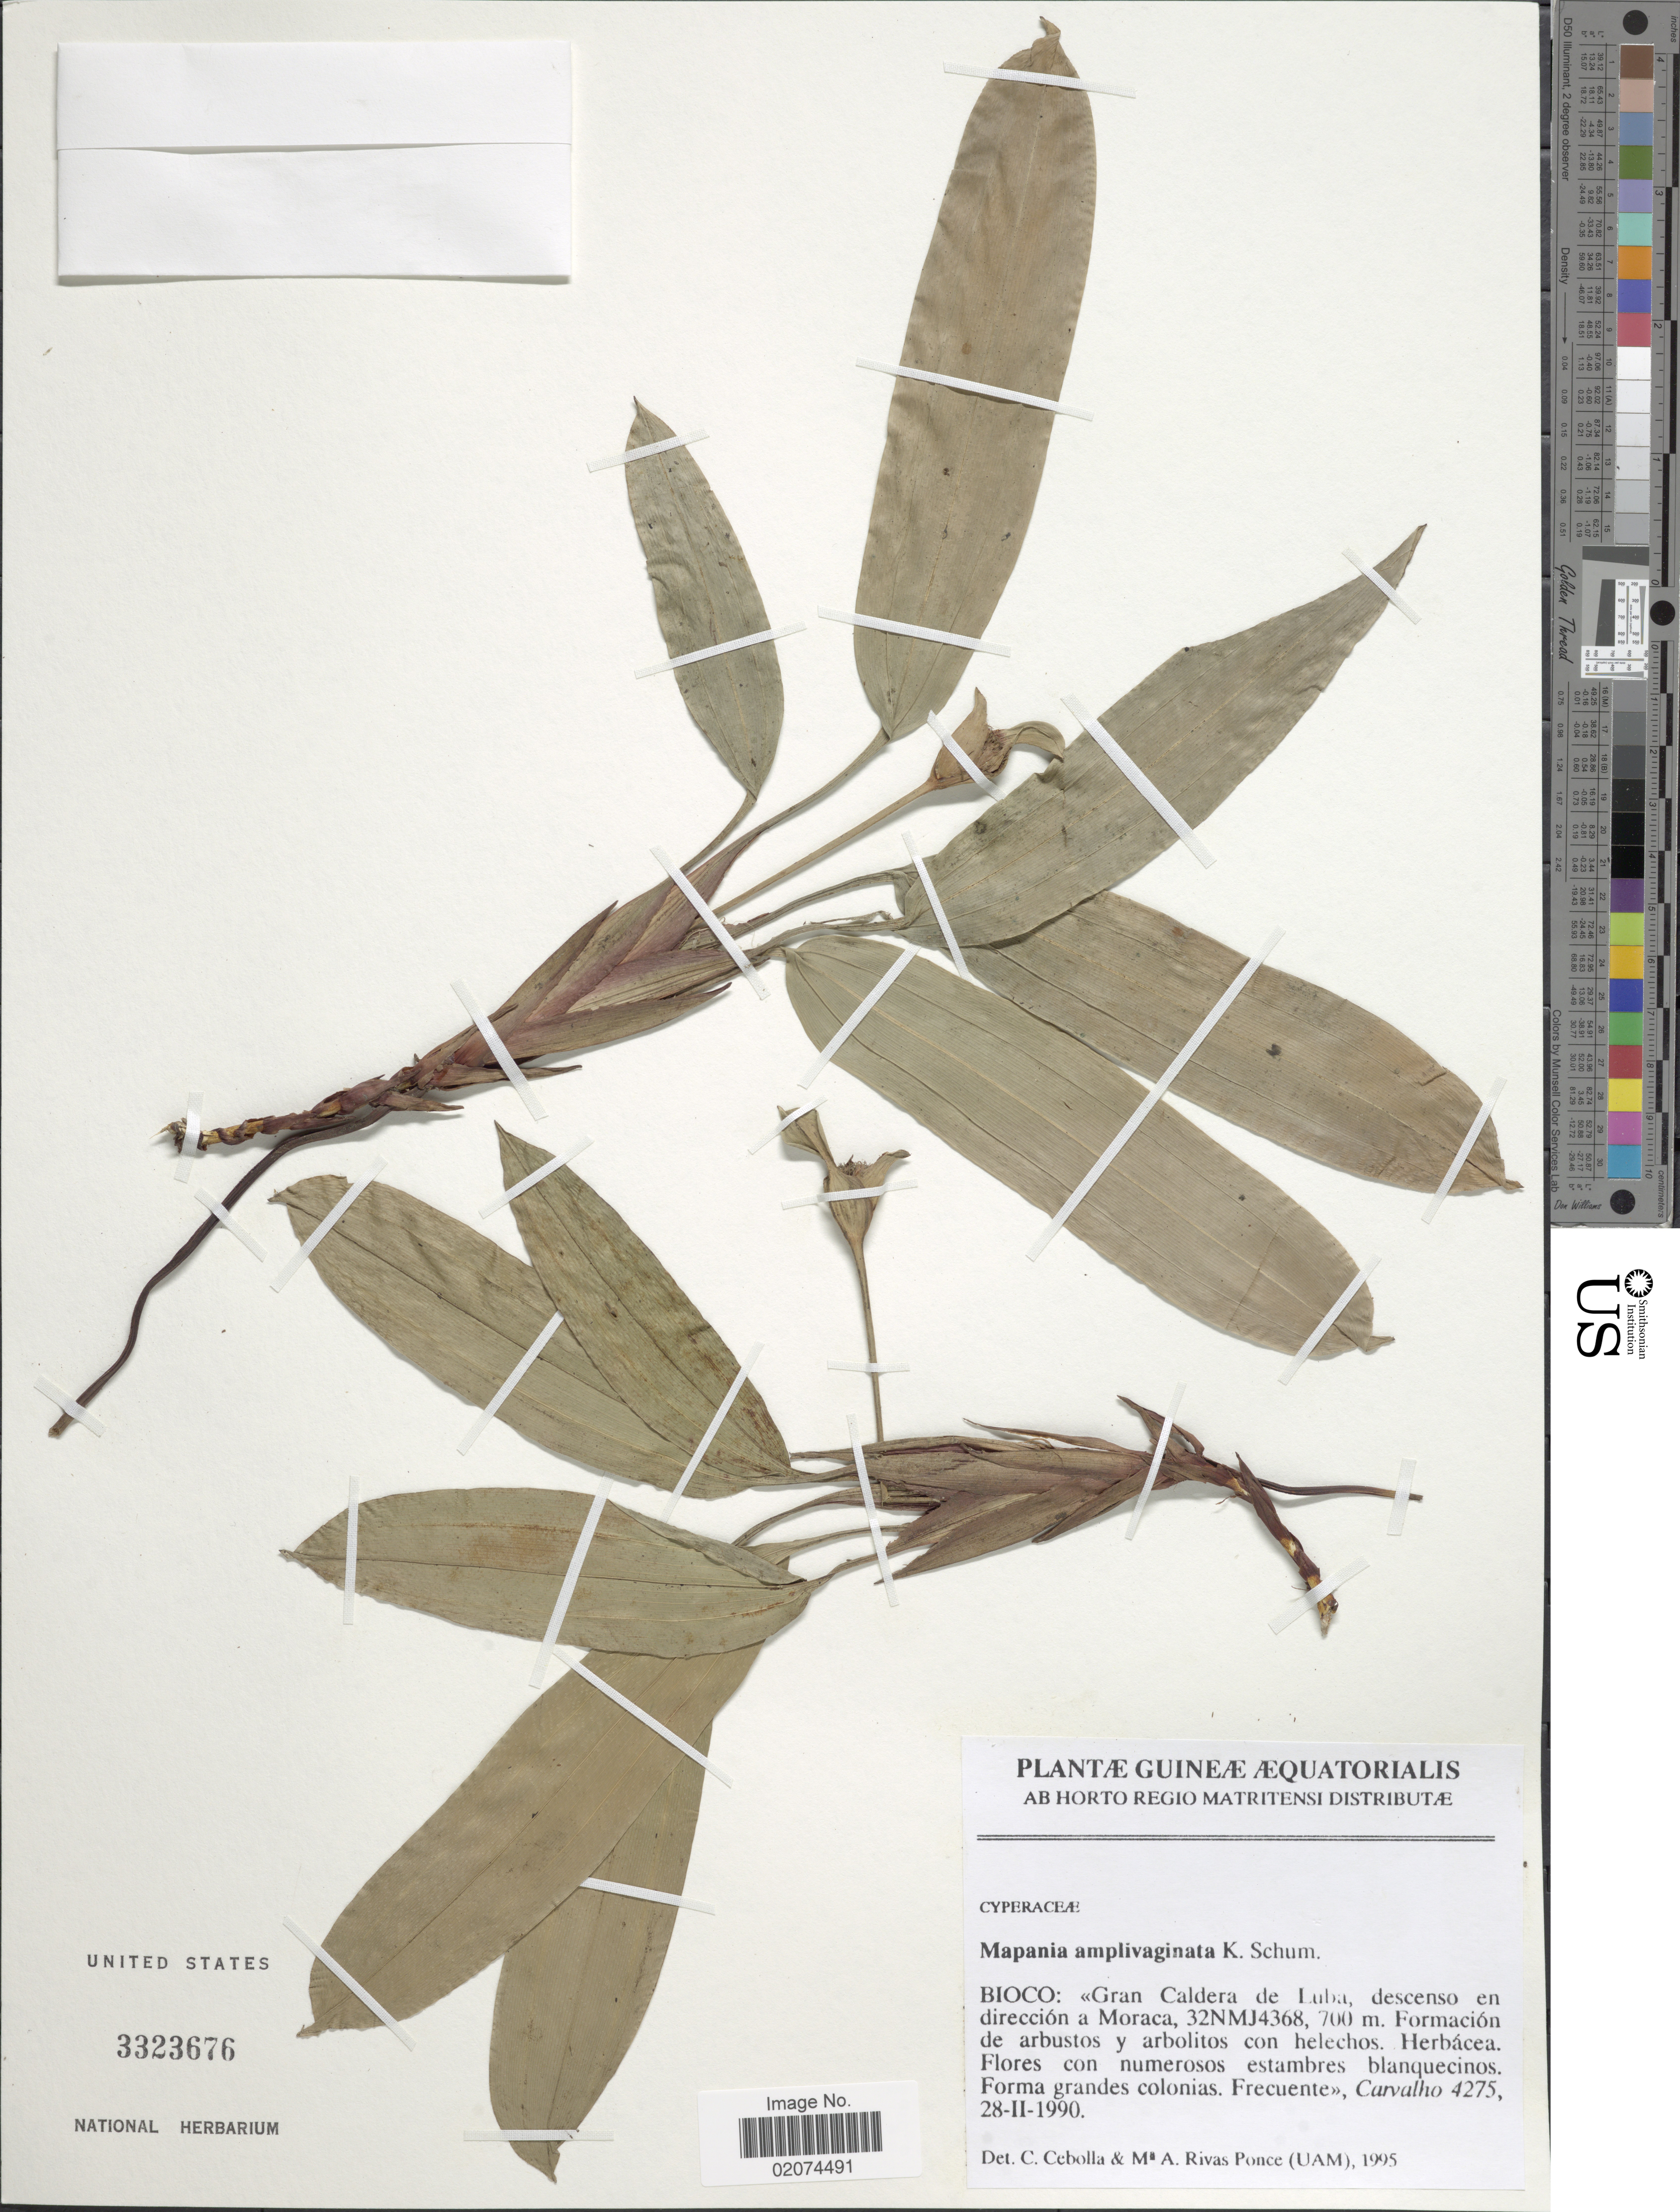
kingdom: Plantae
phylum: Tracheophyta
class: Liliopsida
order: Poales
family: Cyperaceae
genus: Mapania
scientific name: Mapania amplivaginata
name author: K. Schum.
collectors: Carvalho, --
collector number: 4275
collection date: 1990-02-28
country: Equatorial Guinea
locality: Guineae Aequatorialis. Bioco: << Gran Caldera de Luba, descenso en direccion a Moraca, 32NMJ4368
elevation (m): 700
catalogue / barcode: US 3323676